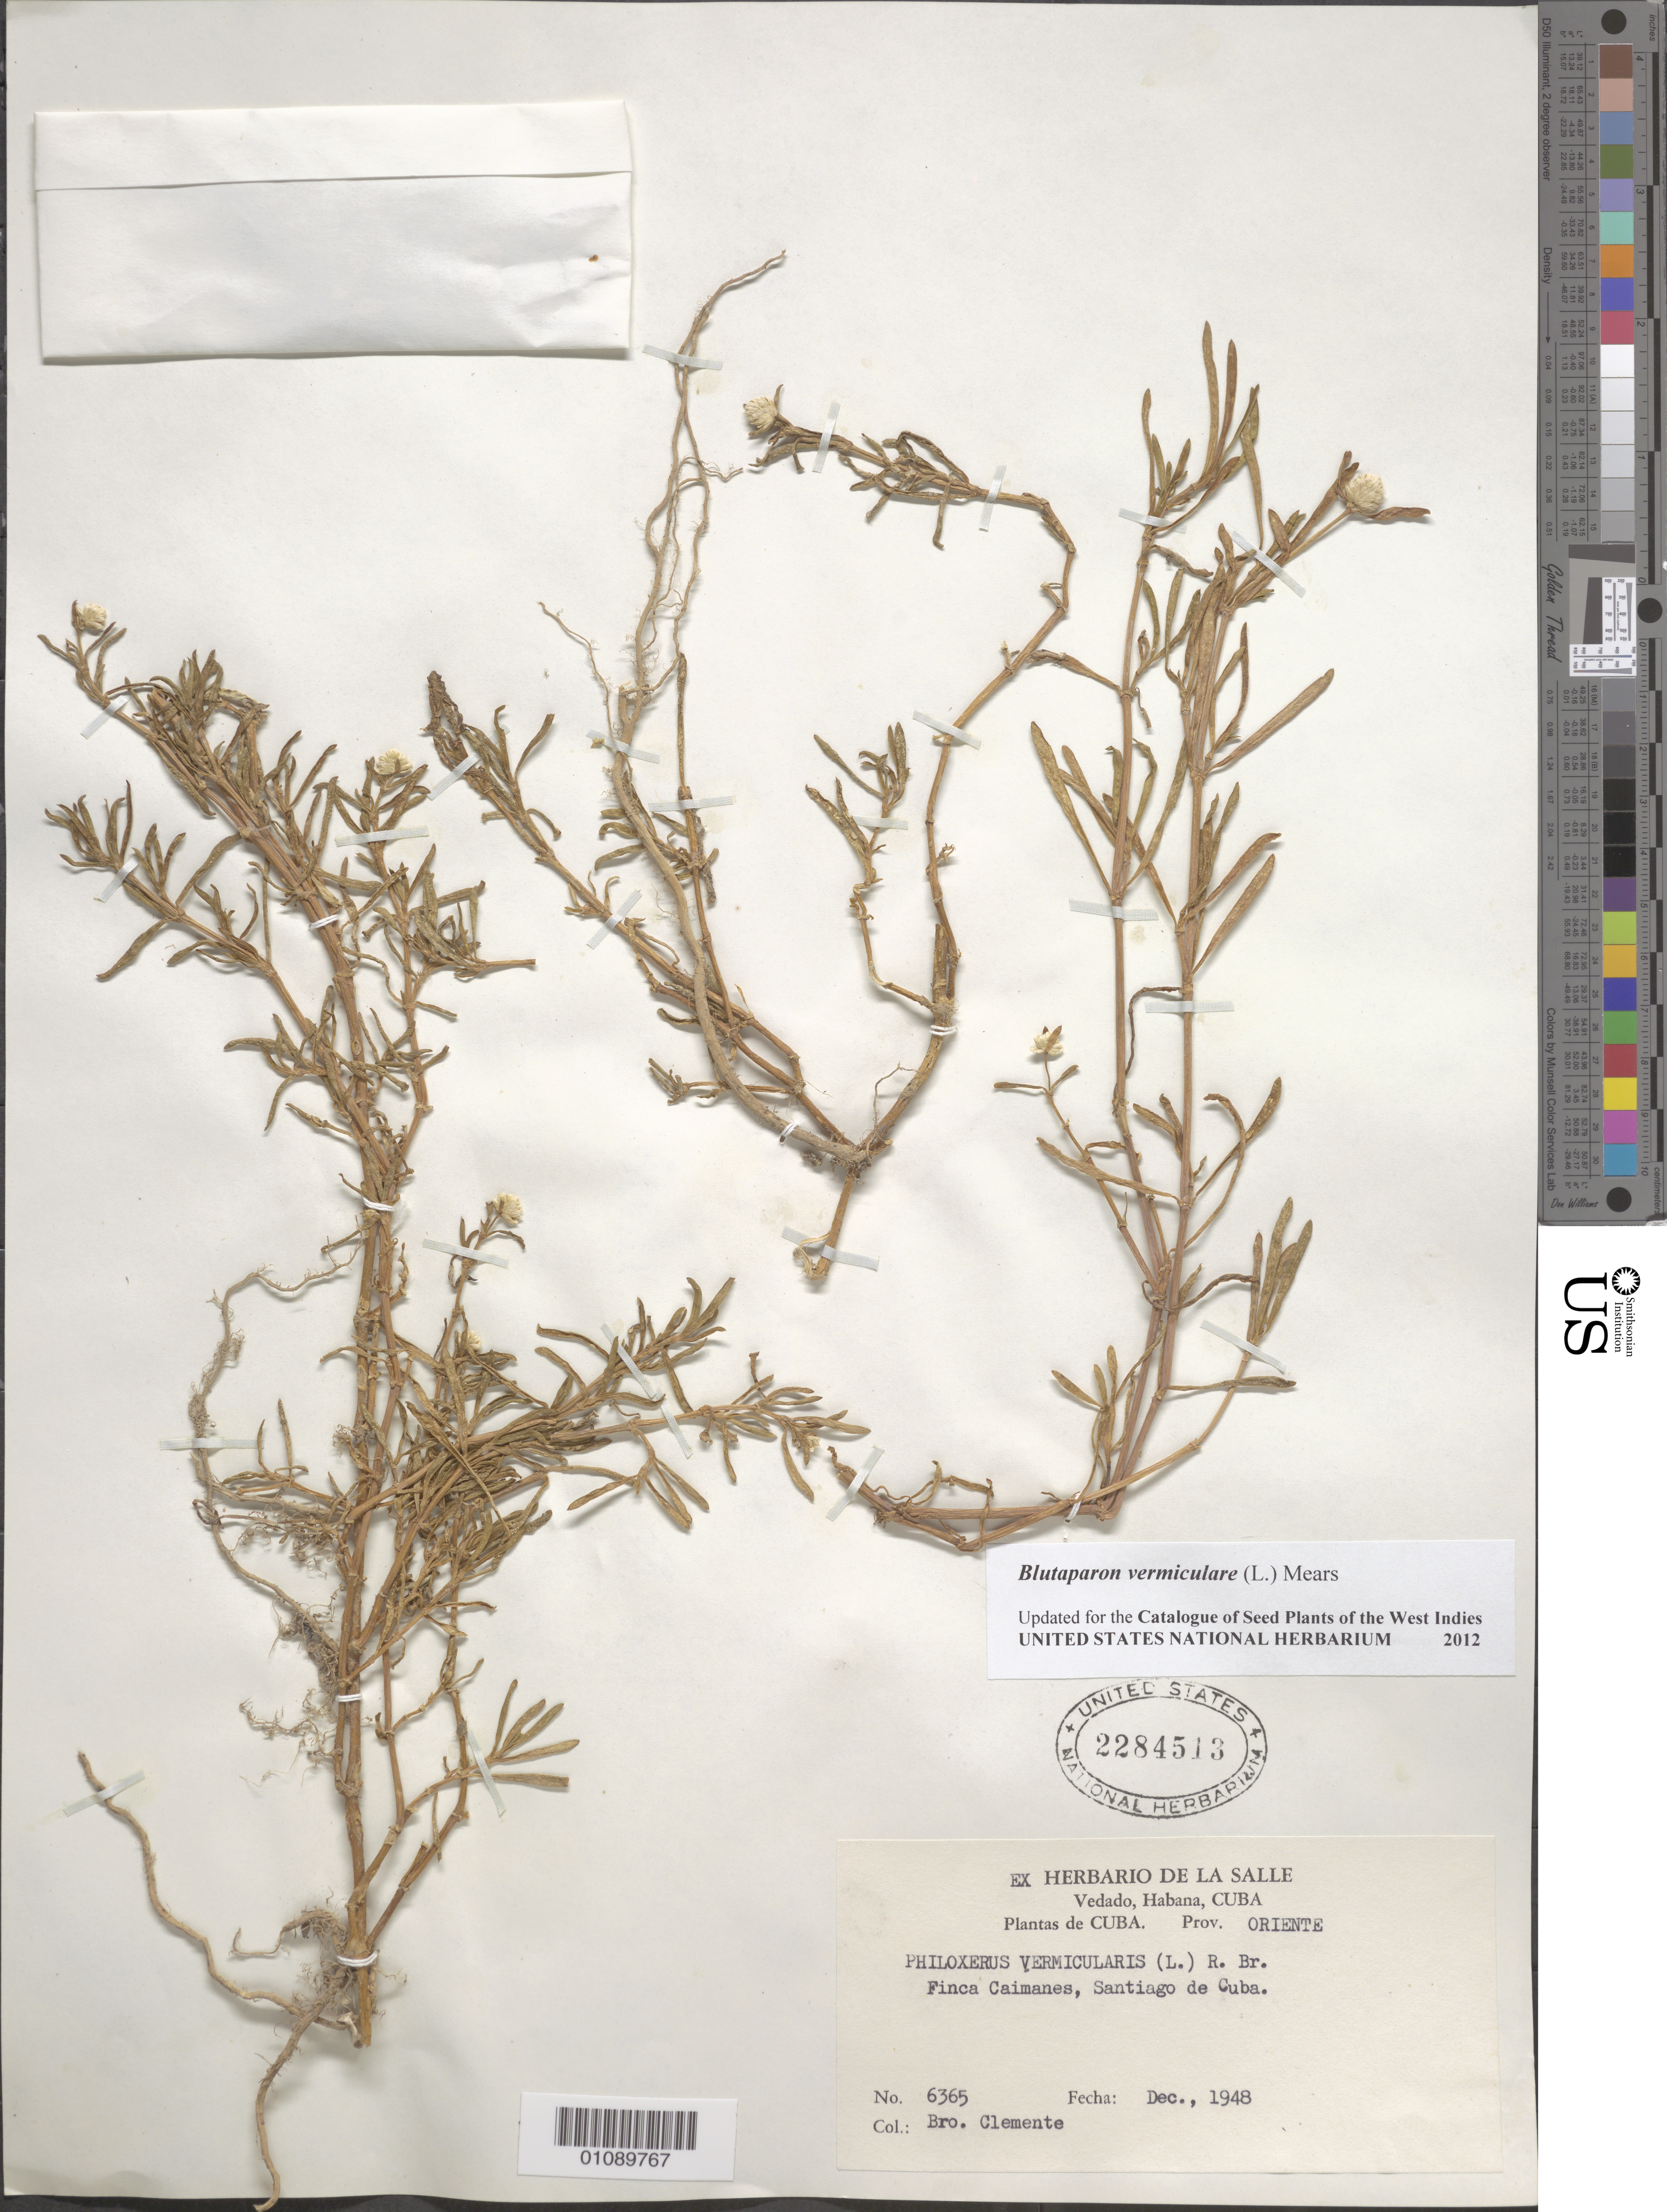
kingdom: Plantae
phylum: Tracheophyta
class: Magnoliopsida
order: Caryophyllales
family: Amaranthaceae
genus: Gomphrena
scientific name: Gomphrena vermicularis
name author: L.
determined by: Strong, Mark T., (BOT), Smithsonian Institution - National Museum of Natural History (UNITED STATES)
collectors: Bro. Clemente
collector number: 6365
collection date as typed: Dec 1948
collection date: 1948-12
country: Cuba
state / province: Santiago de Cuba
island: Cuba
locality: Oriente, Santiago de Cuba, Finca Caimanes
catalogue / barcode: US 2284513